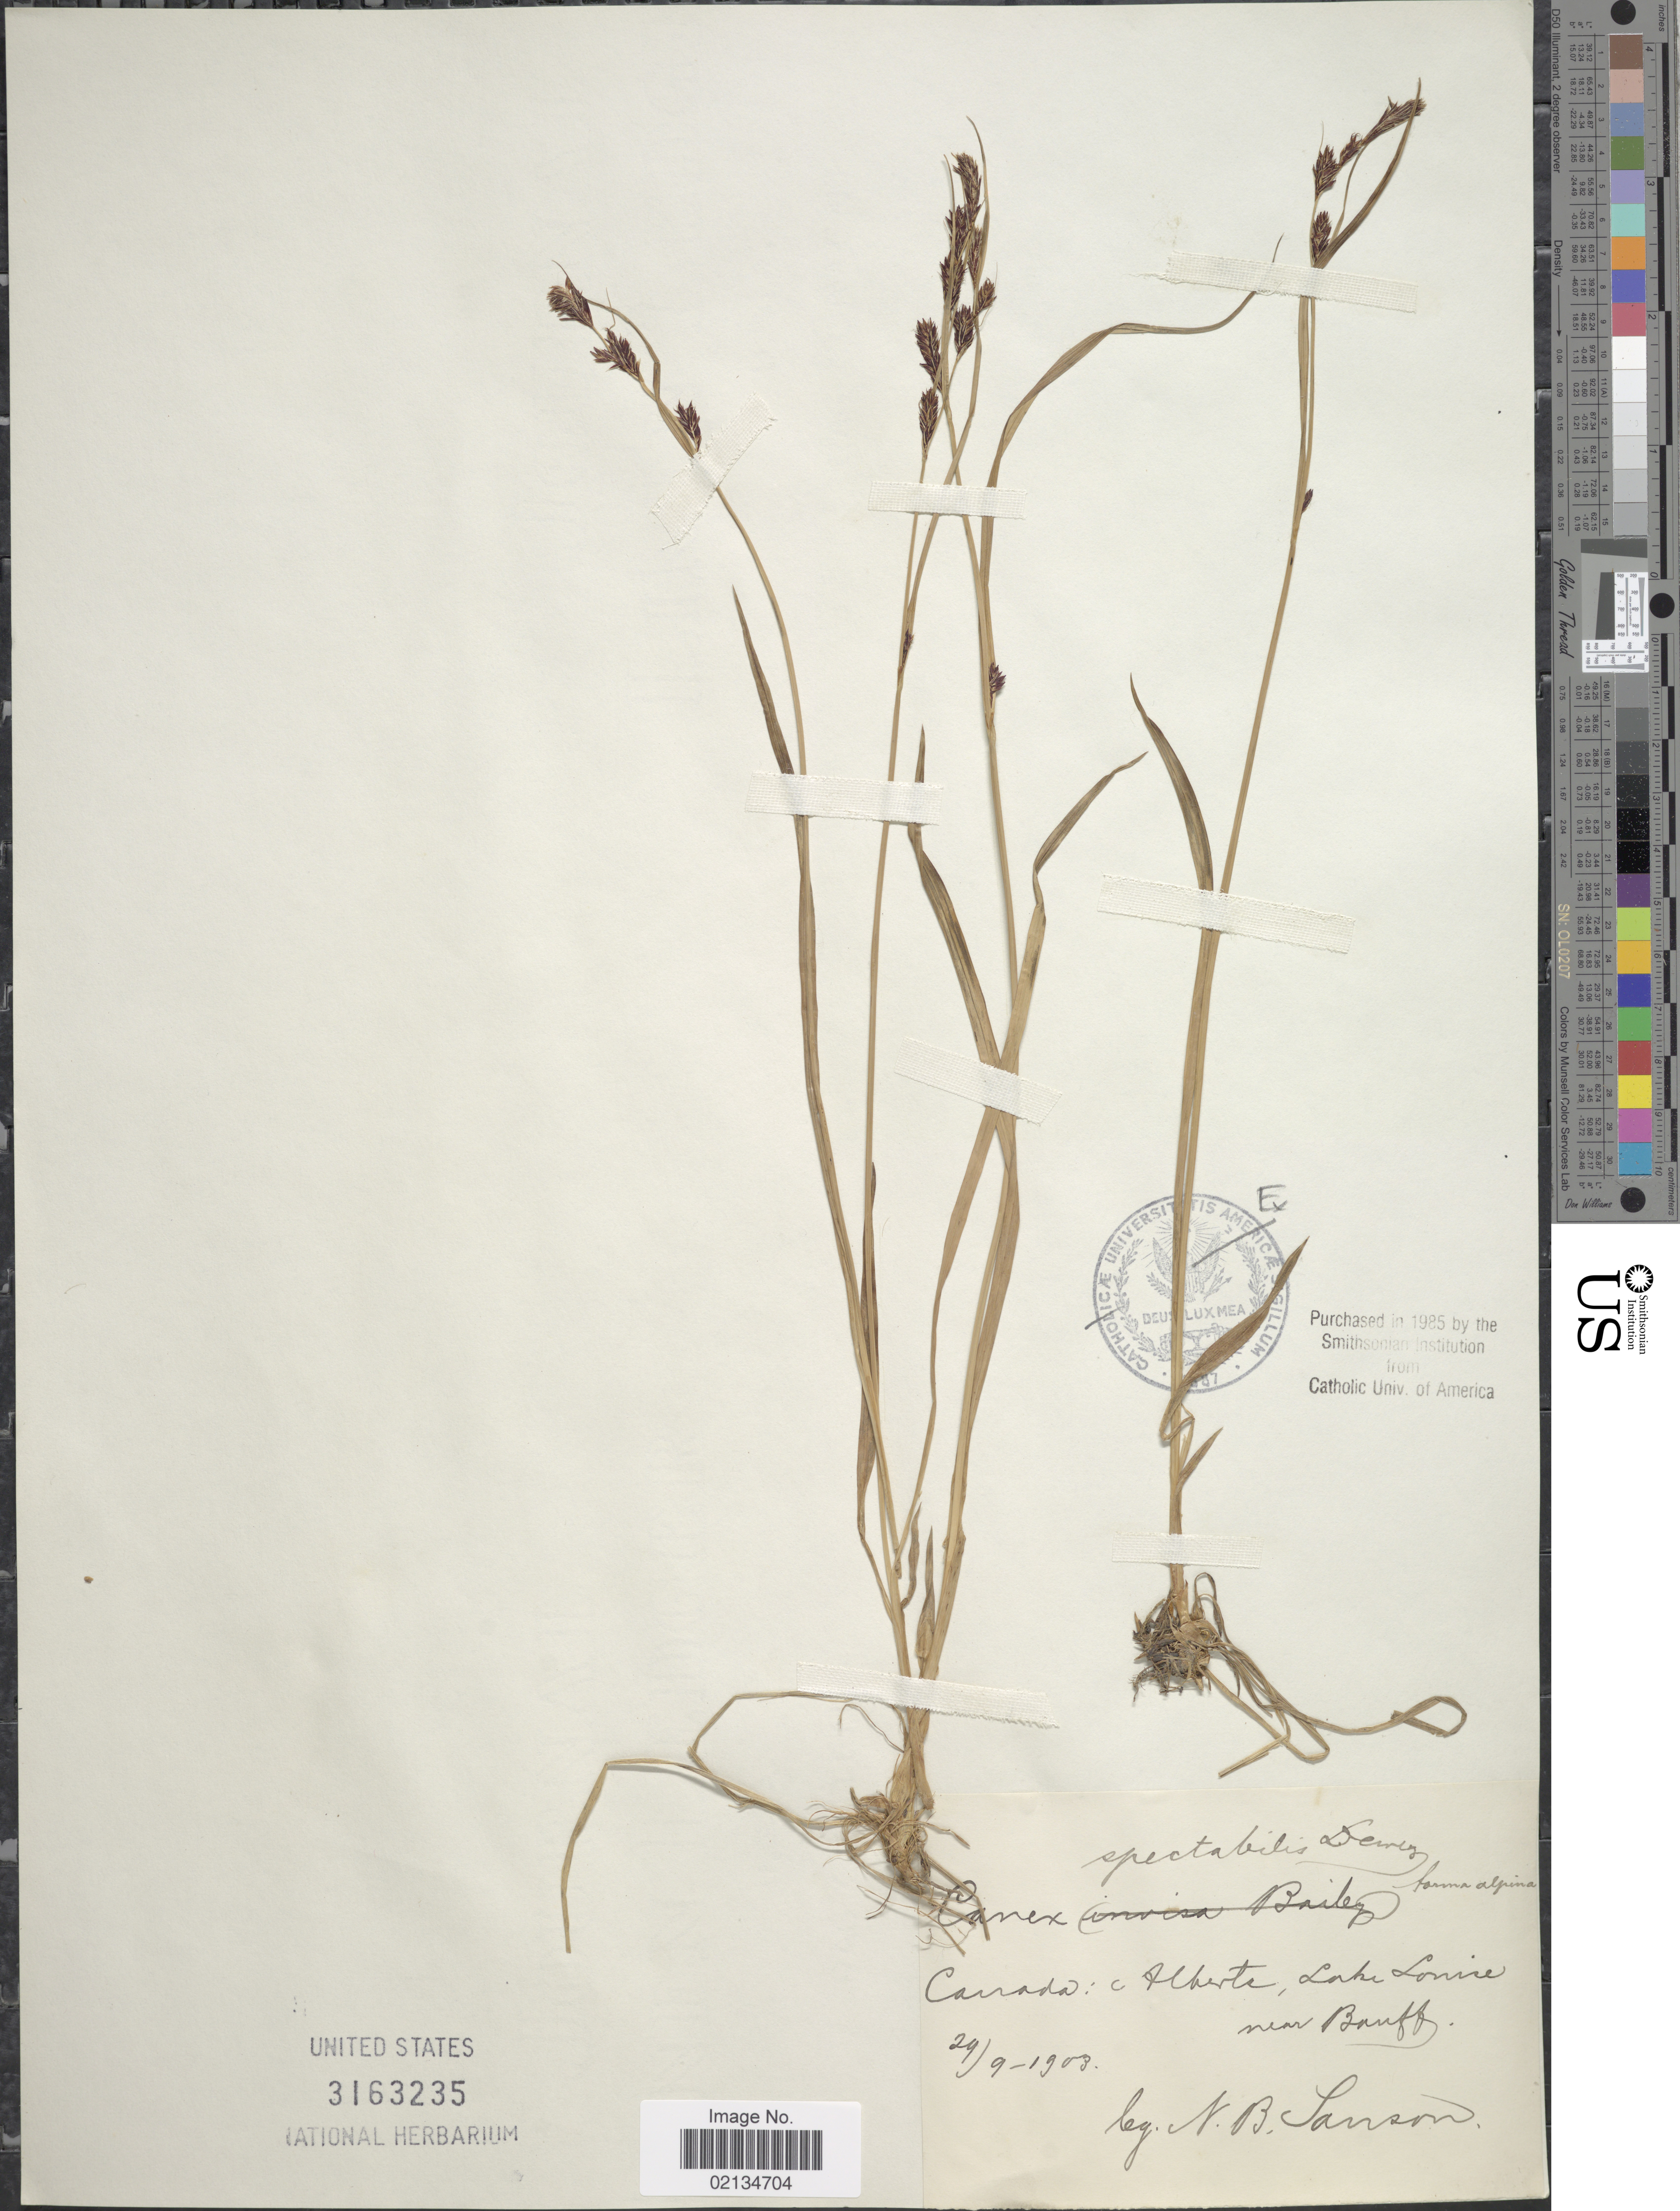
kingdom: Plantae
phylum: Tracheophyta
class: Liliopsida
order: Poales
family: Cyperaceae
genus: Carex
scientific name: Carex spectabilis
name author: Dewey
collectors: N. Sanson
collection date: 1903-09-29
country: Canada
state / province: Alberta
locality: Lake Louise, near Banff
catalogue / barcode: US 3163235